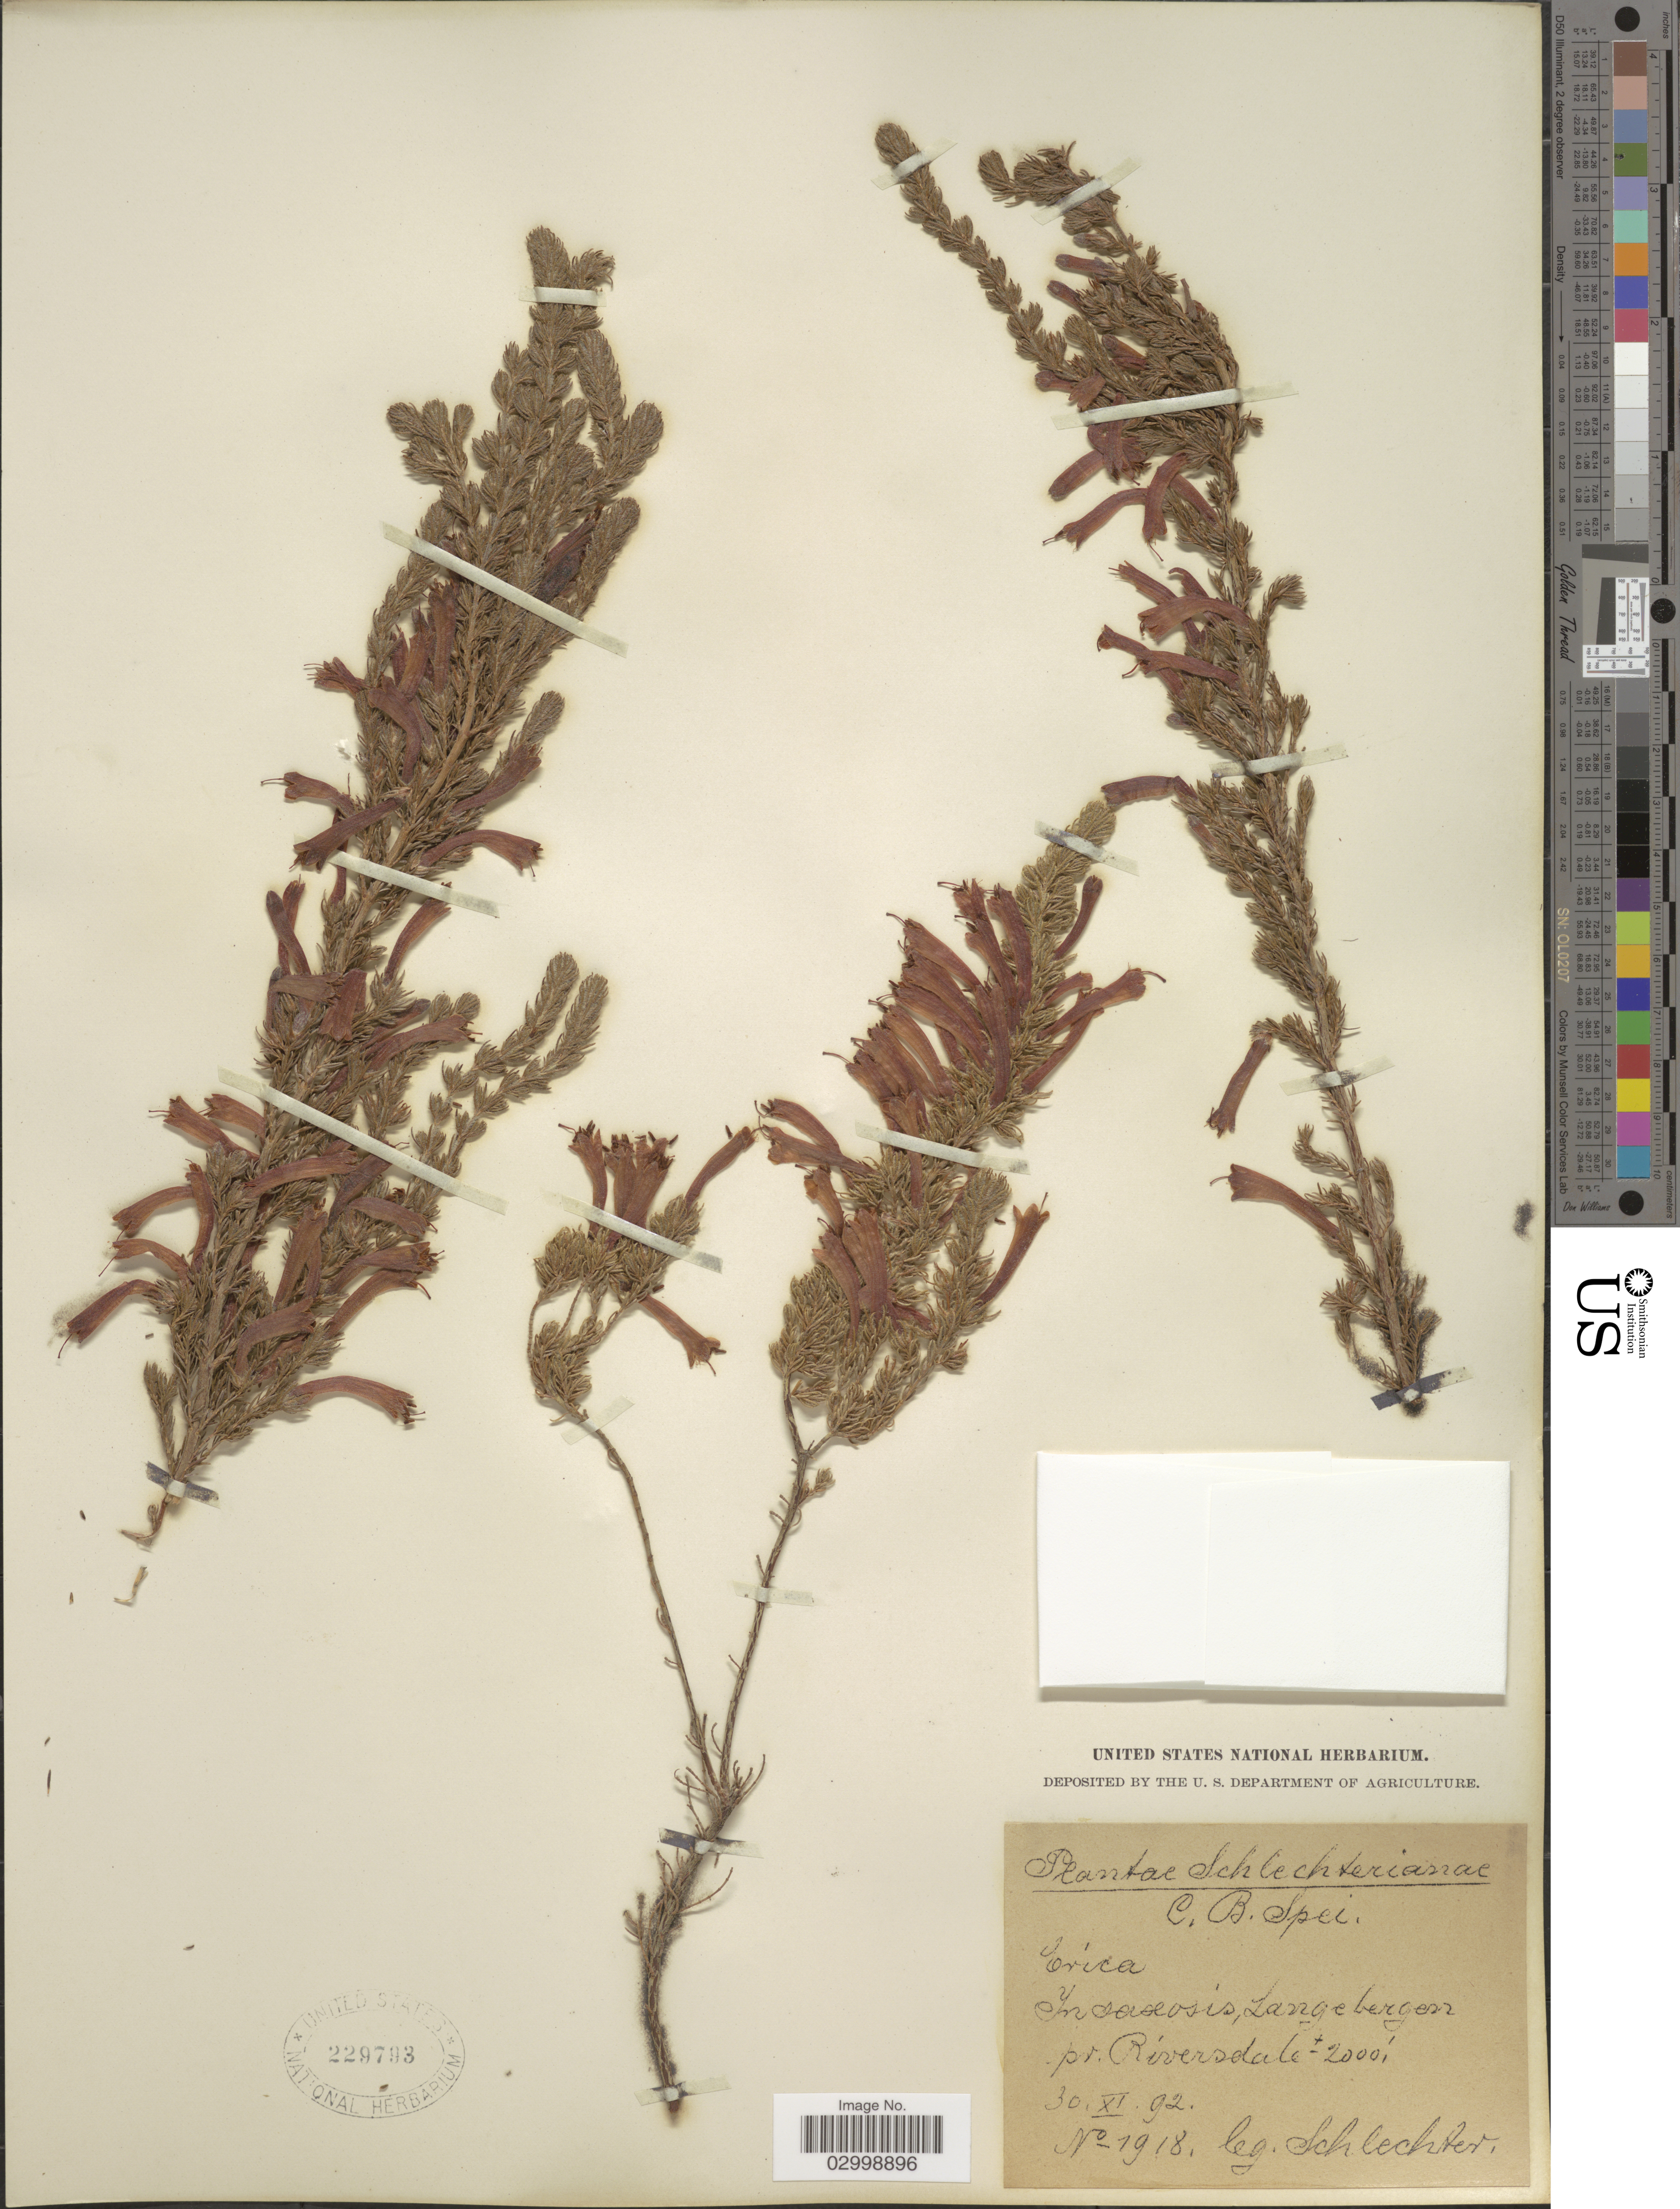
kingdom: Plantae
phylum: Tracheophyta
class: Magnoliopsida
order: Ericales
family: Ericaceae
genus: Erica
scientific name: Erica sp.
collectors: Schlechter, --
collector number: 1918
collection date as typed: Transcribed d/m/y: 30/11/92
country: South Africa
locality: C. B. Spei, in saxosis, Langebergen pr. Riversdale.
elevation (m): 610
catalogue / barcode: US 229793